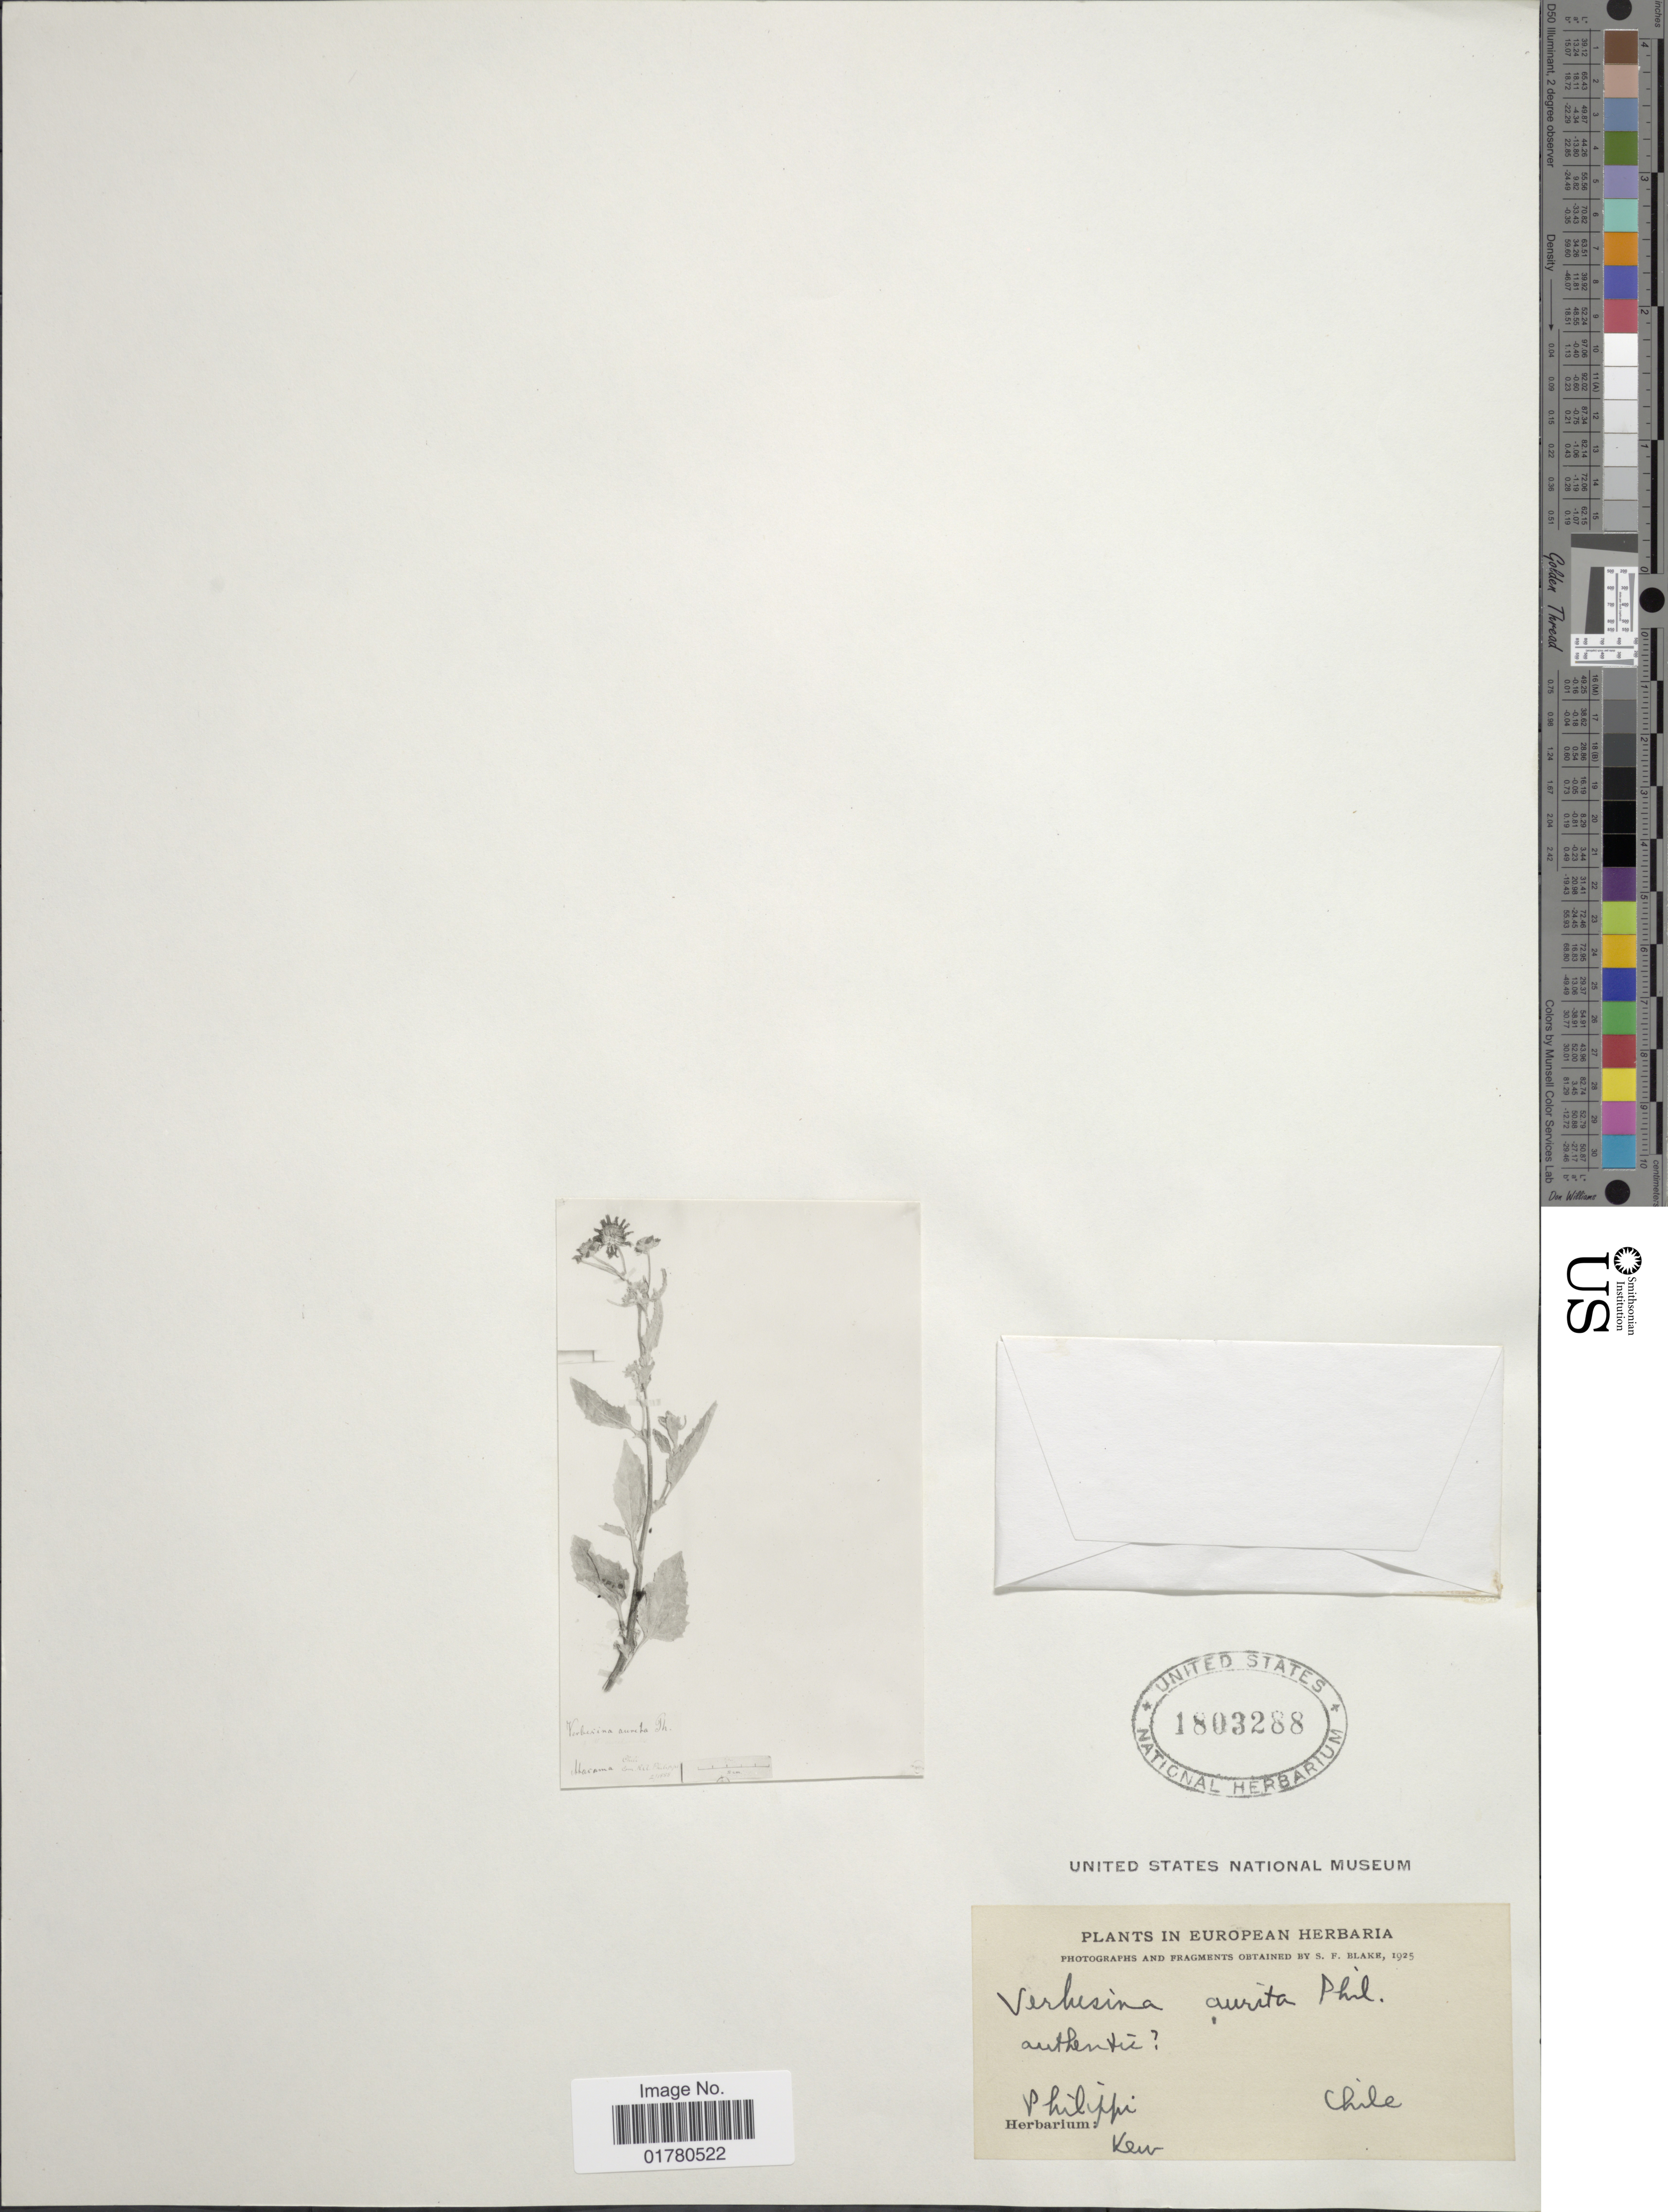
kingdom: Plantae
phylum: Tracheophyta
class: Magnoliopsida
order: Asterales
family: Asteraceae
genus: Verbesina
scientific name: Verbesina aurita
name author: Phil.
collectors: -. Philippi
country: Chile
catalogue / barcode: US 1803288